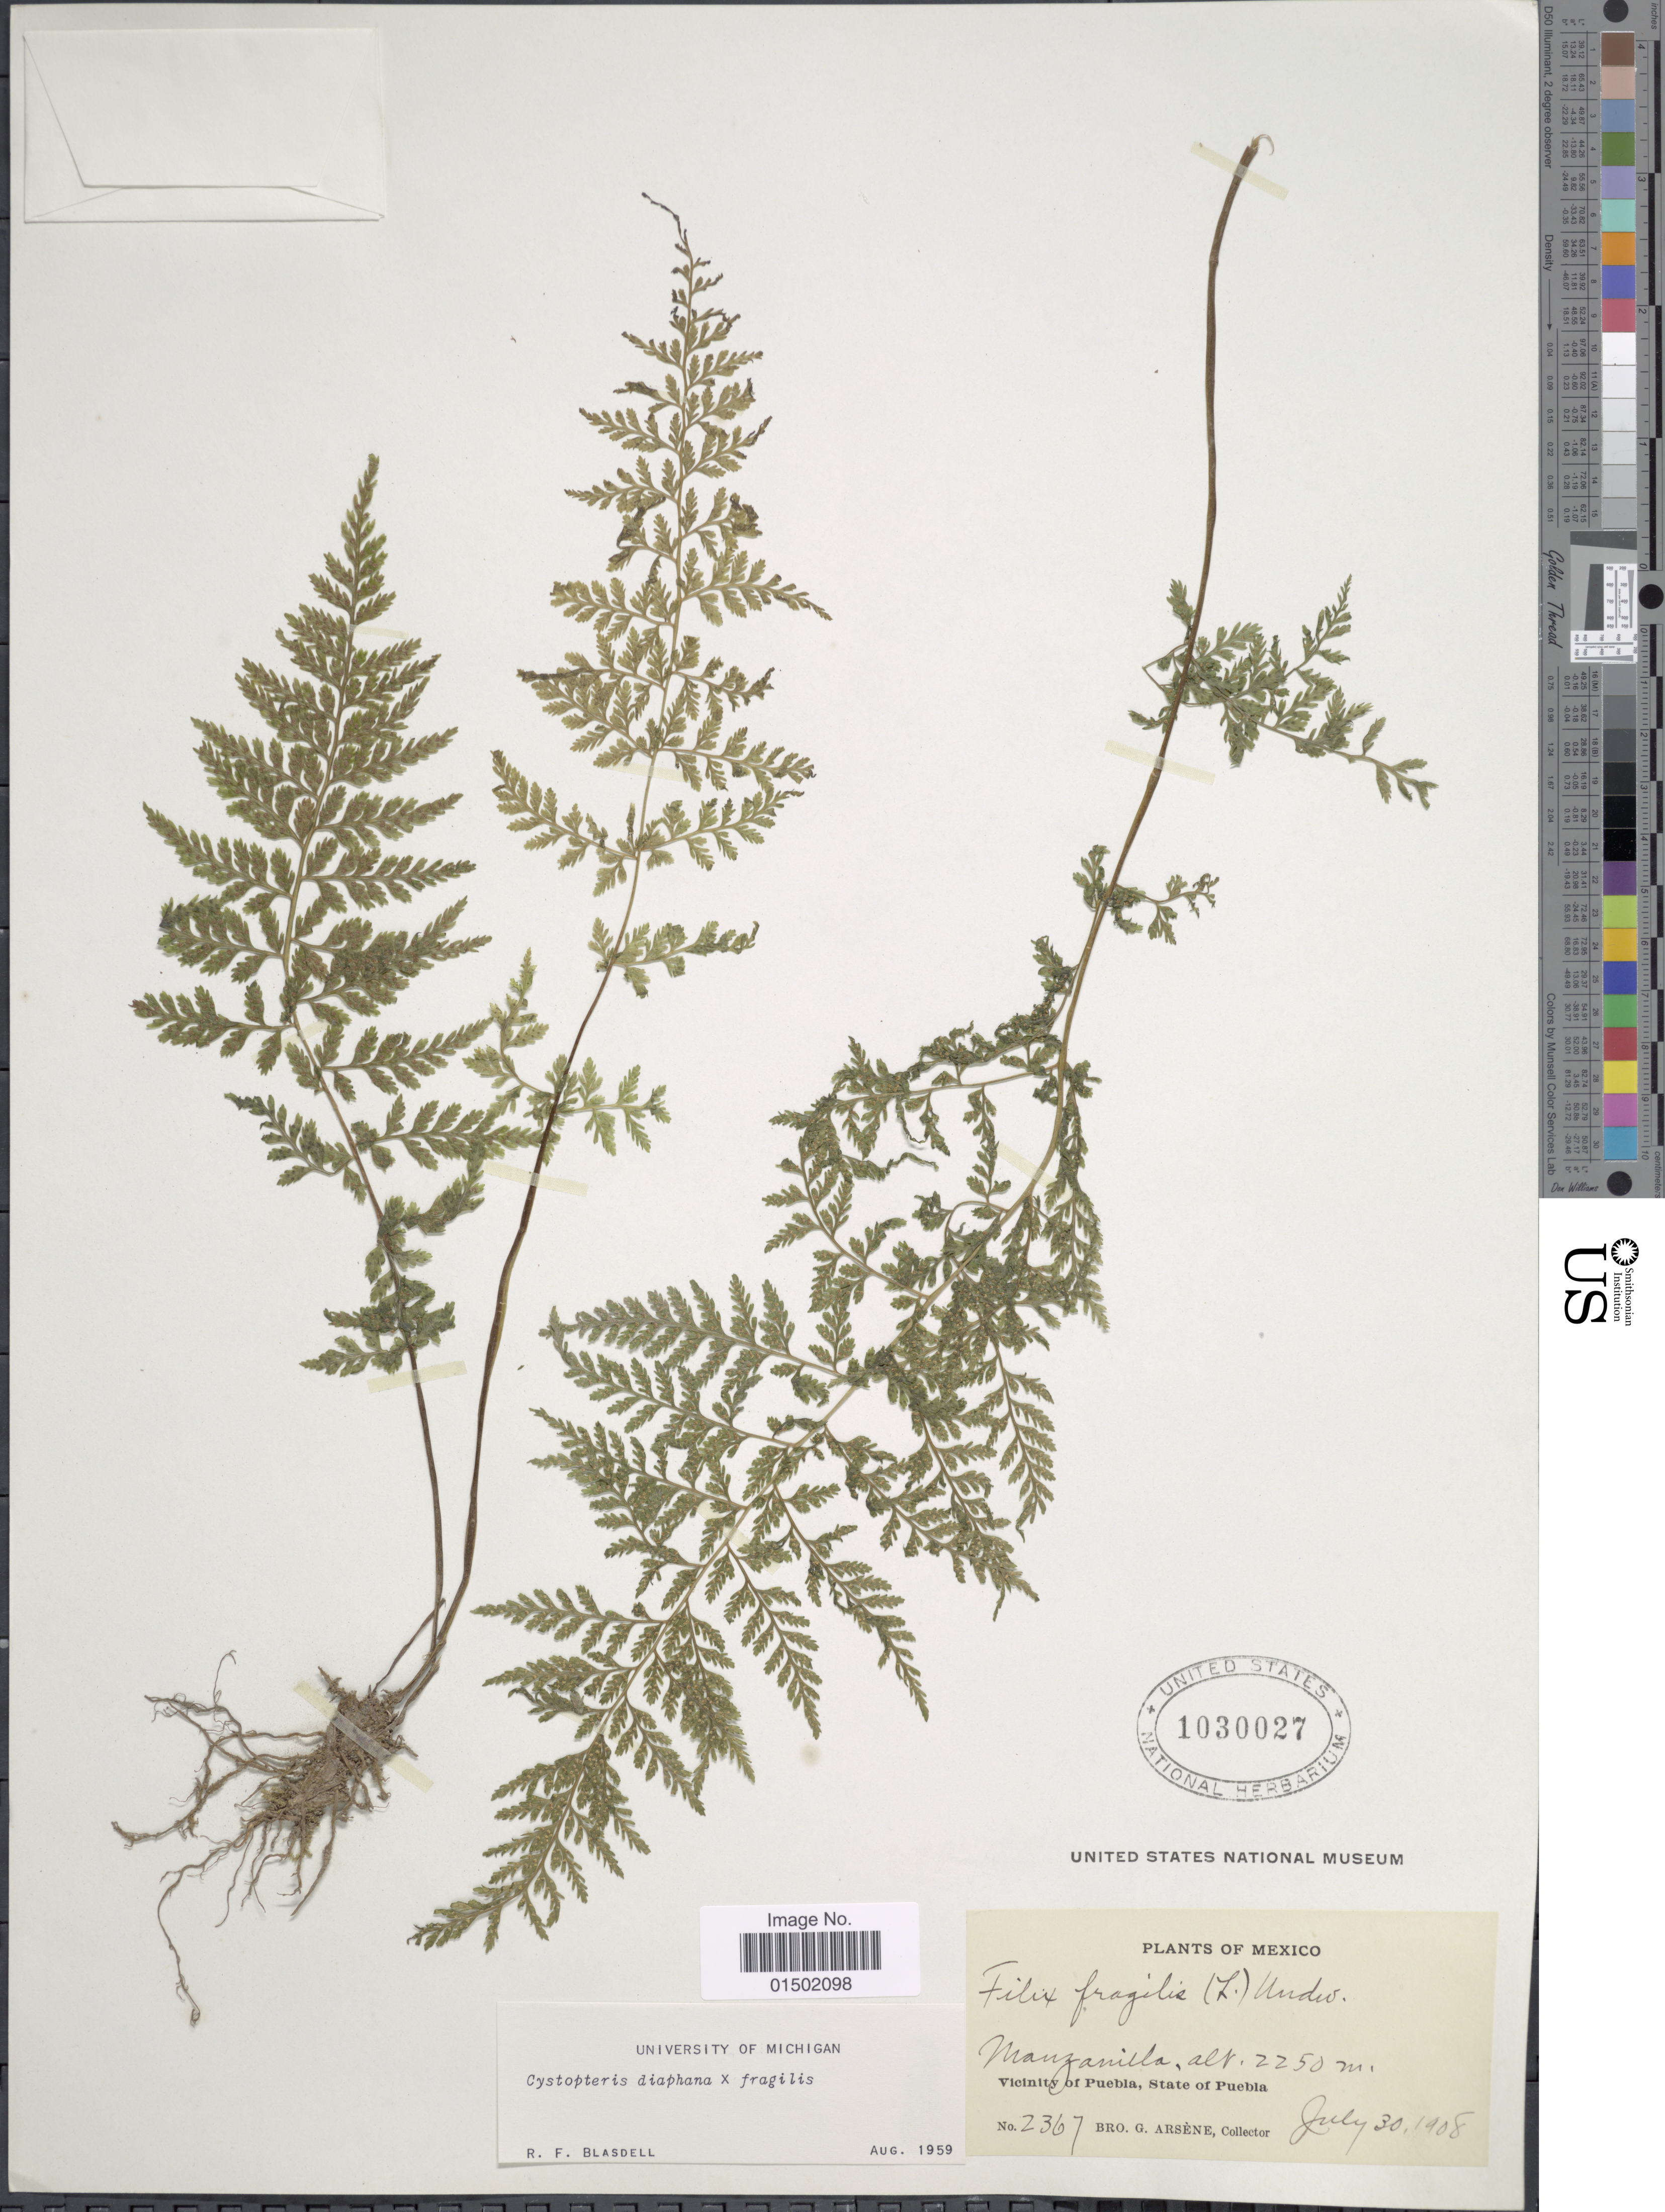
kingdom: Plantae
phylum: Tracheophyta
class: Polypodiopsida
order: Polypodiales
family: Cystopteridaceae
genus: Cystopteris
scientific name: Cystopteris diaphana x C. fragilis (L.) Bernh.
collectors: Bro. G. Arsène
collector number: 2367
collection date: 1908-07-30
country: Mexico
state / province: Puebla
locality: Manzanilla. Vicinity of Puebla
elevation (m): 2250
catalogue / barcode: US 1030027